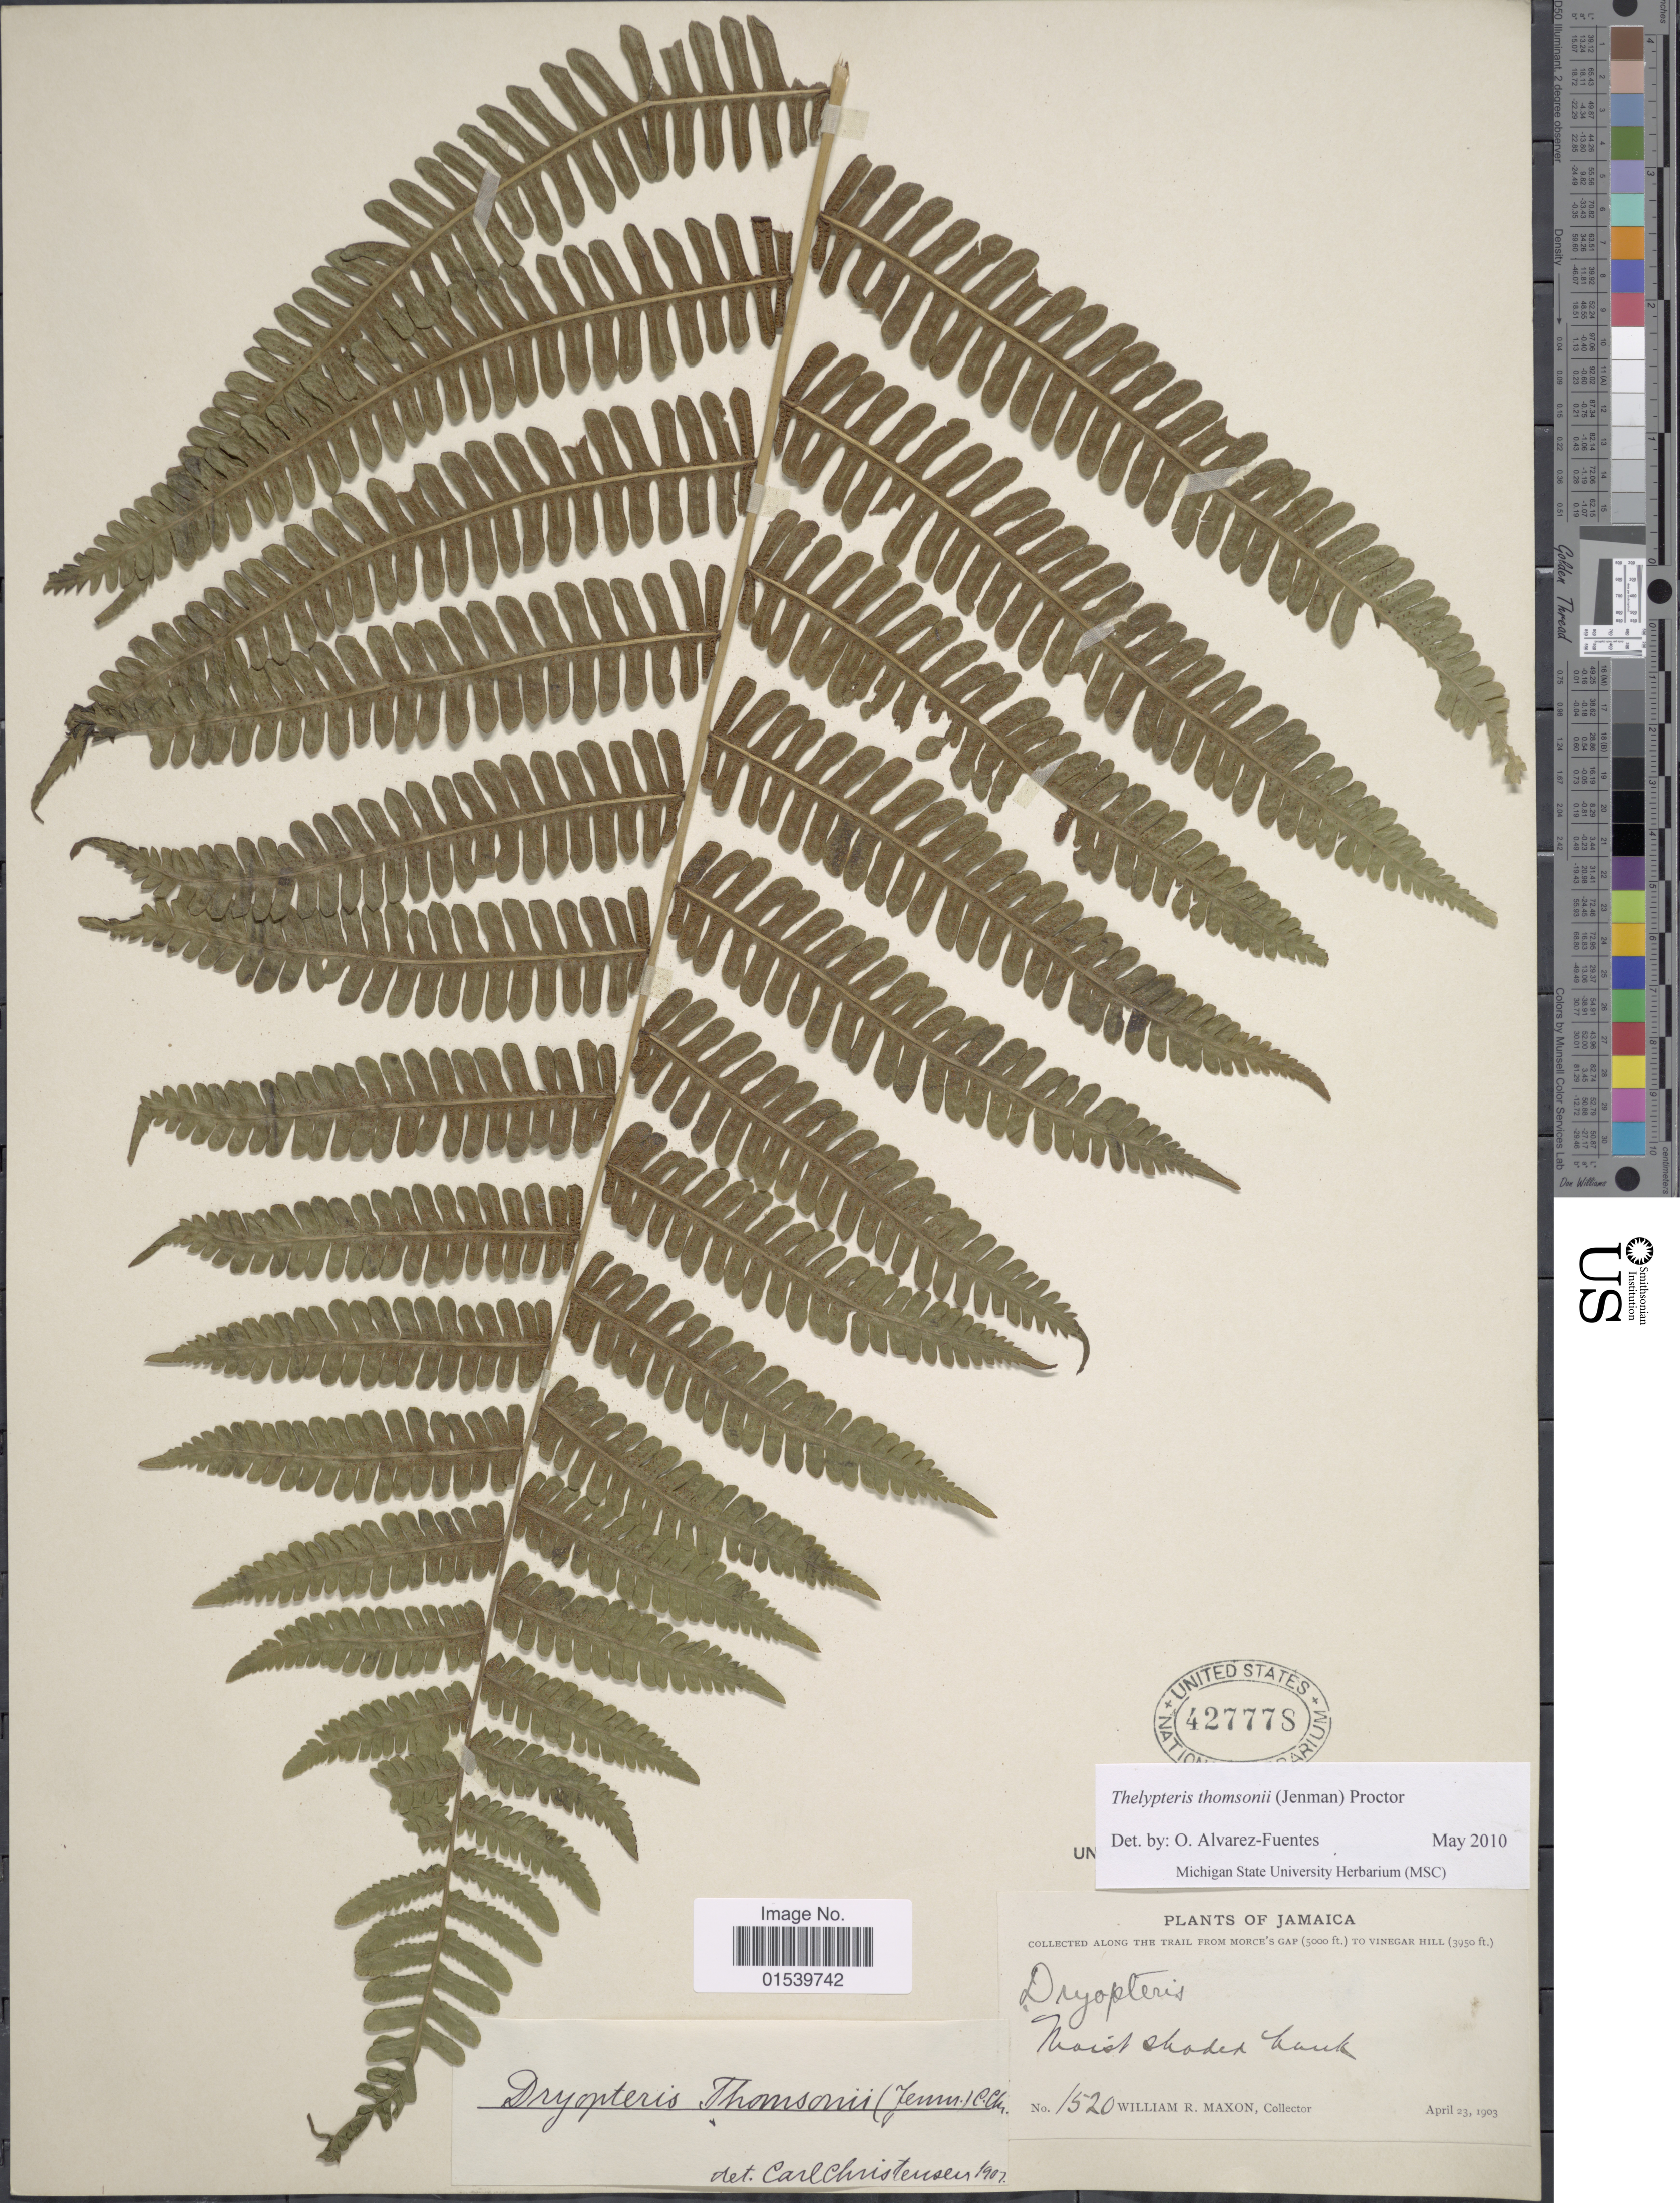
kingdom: Plantae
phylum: Tracheophyta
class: Polypodiopsida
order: Polypodiales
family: Thelypteridaceae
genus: Amauropelta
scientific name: Amauropelta thomsonii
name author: (Jenman) Pic. Serm.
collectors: W. R. Maxon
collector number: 1520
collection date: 1903-04-23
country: Jamaica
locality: Along the Trail from Morce's Gap to Vinegar Hill, Moist shaded bank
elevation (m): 1204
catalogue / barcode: US 427778